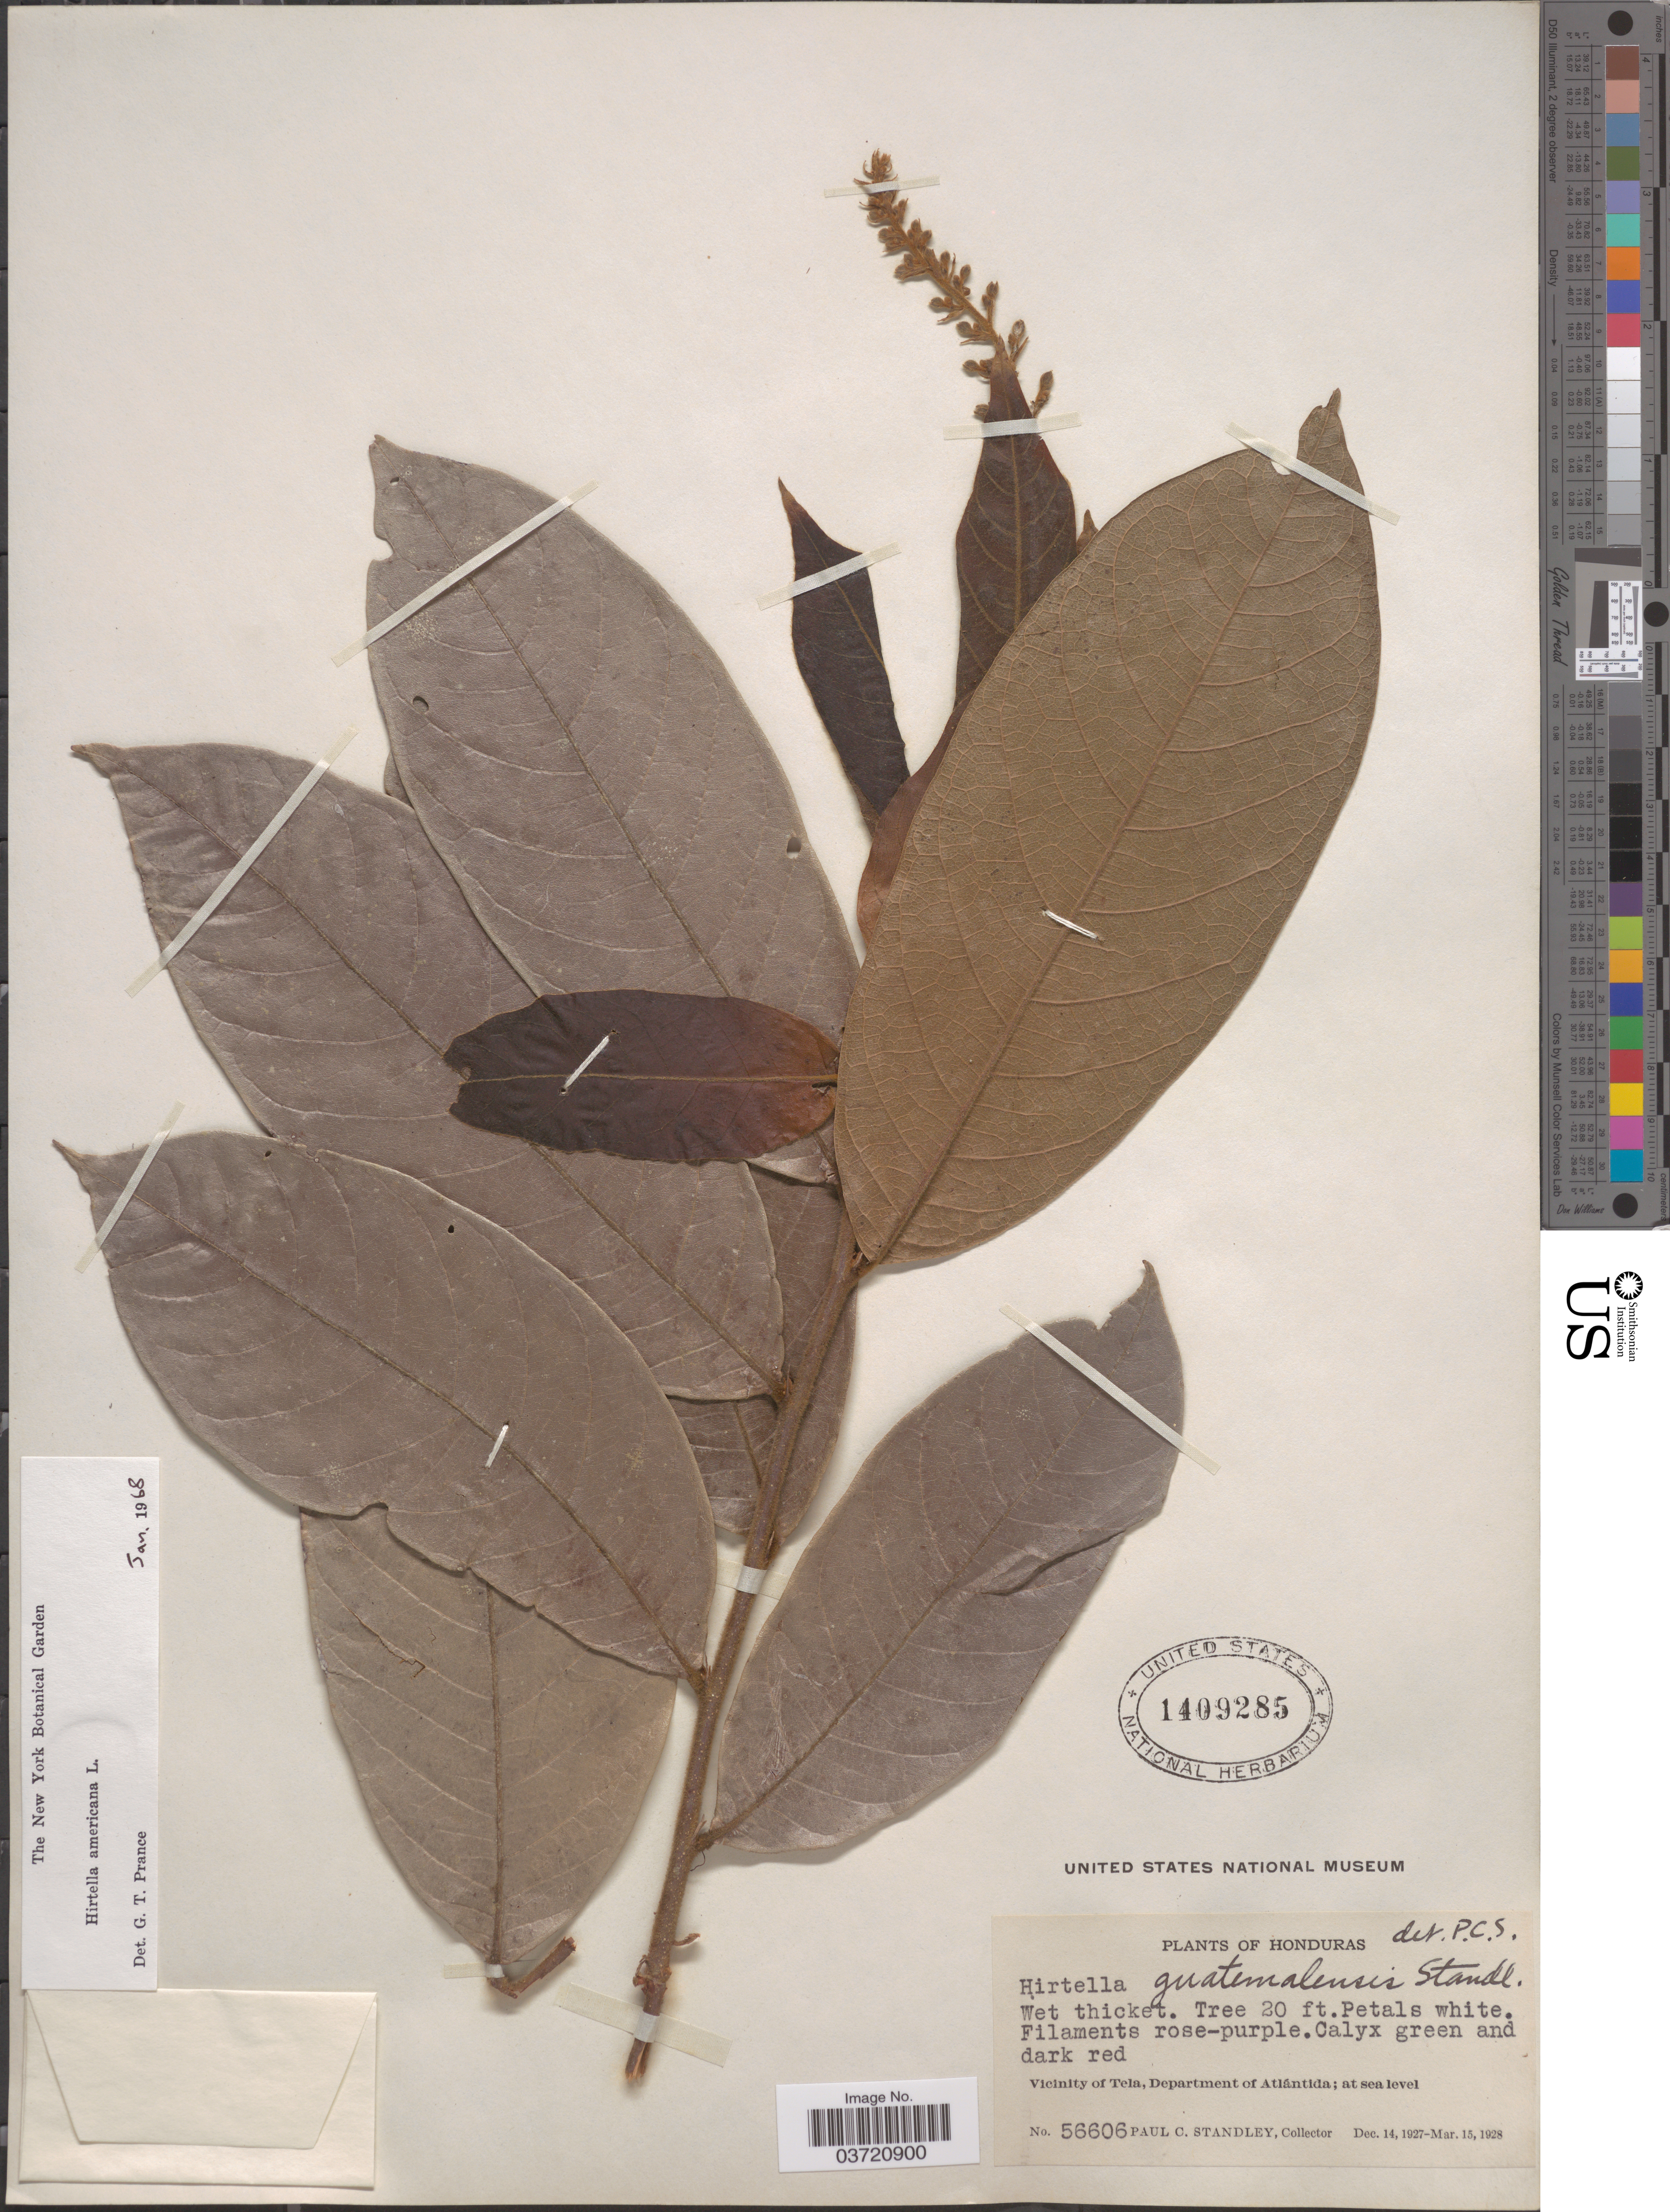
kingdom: Plantae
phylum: Tracheophyta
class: Magnoliopsida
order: Malpighiales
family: Chrysobalanaceae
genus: Hirtella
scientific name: Hirtella americana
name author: L.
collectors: P. C. Standley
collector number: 56606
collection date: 1927-12-14/1928-03-15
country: Honduras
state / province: Atlantida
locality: Vicinity of Tela, Department of Atlántida.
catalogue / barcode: US 1409285